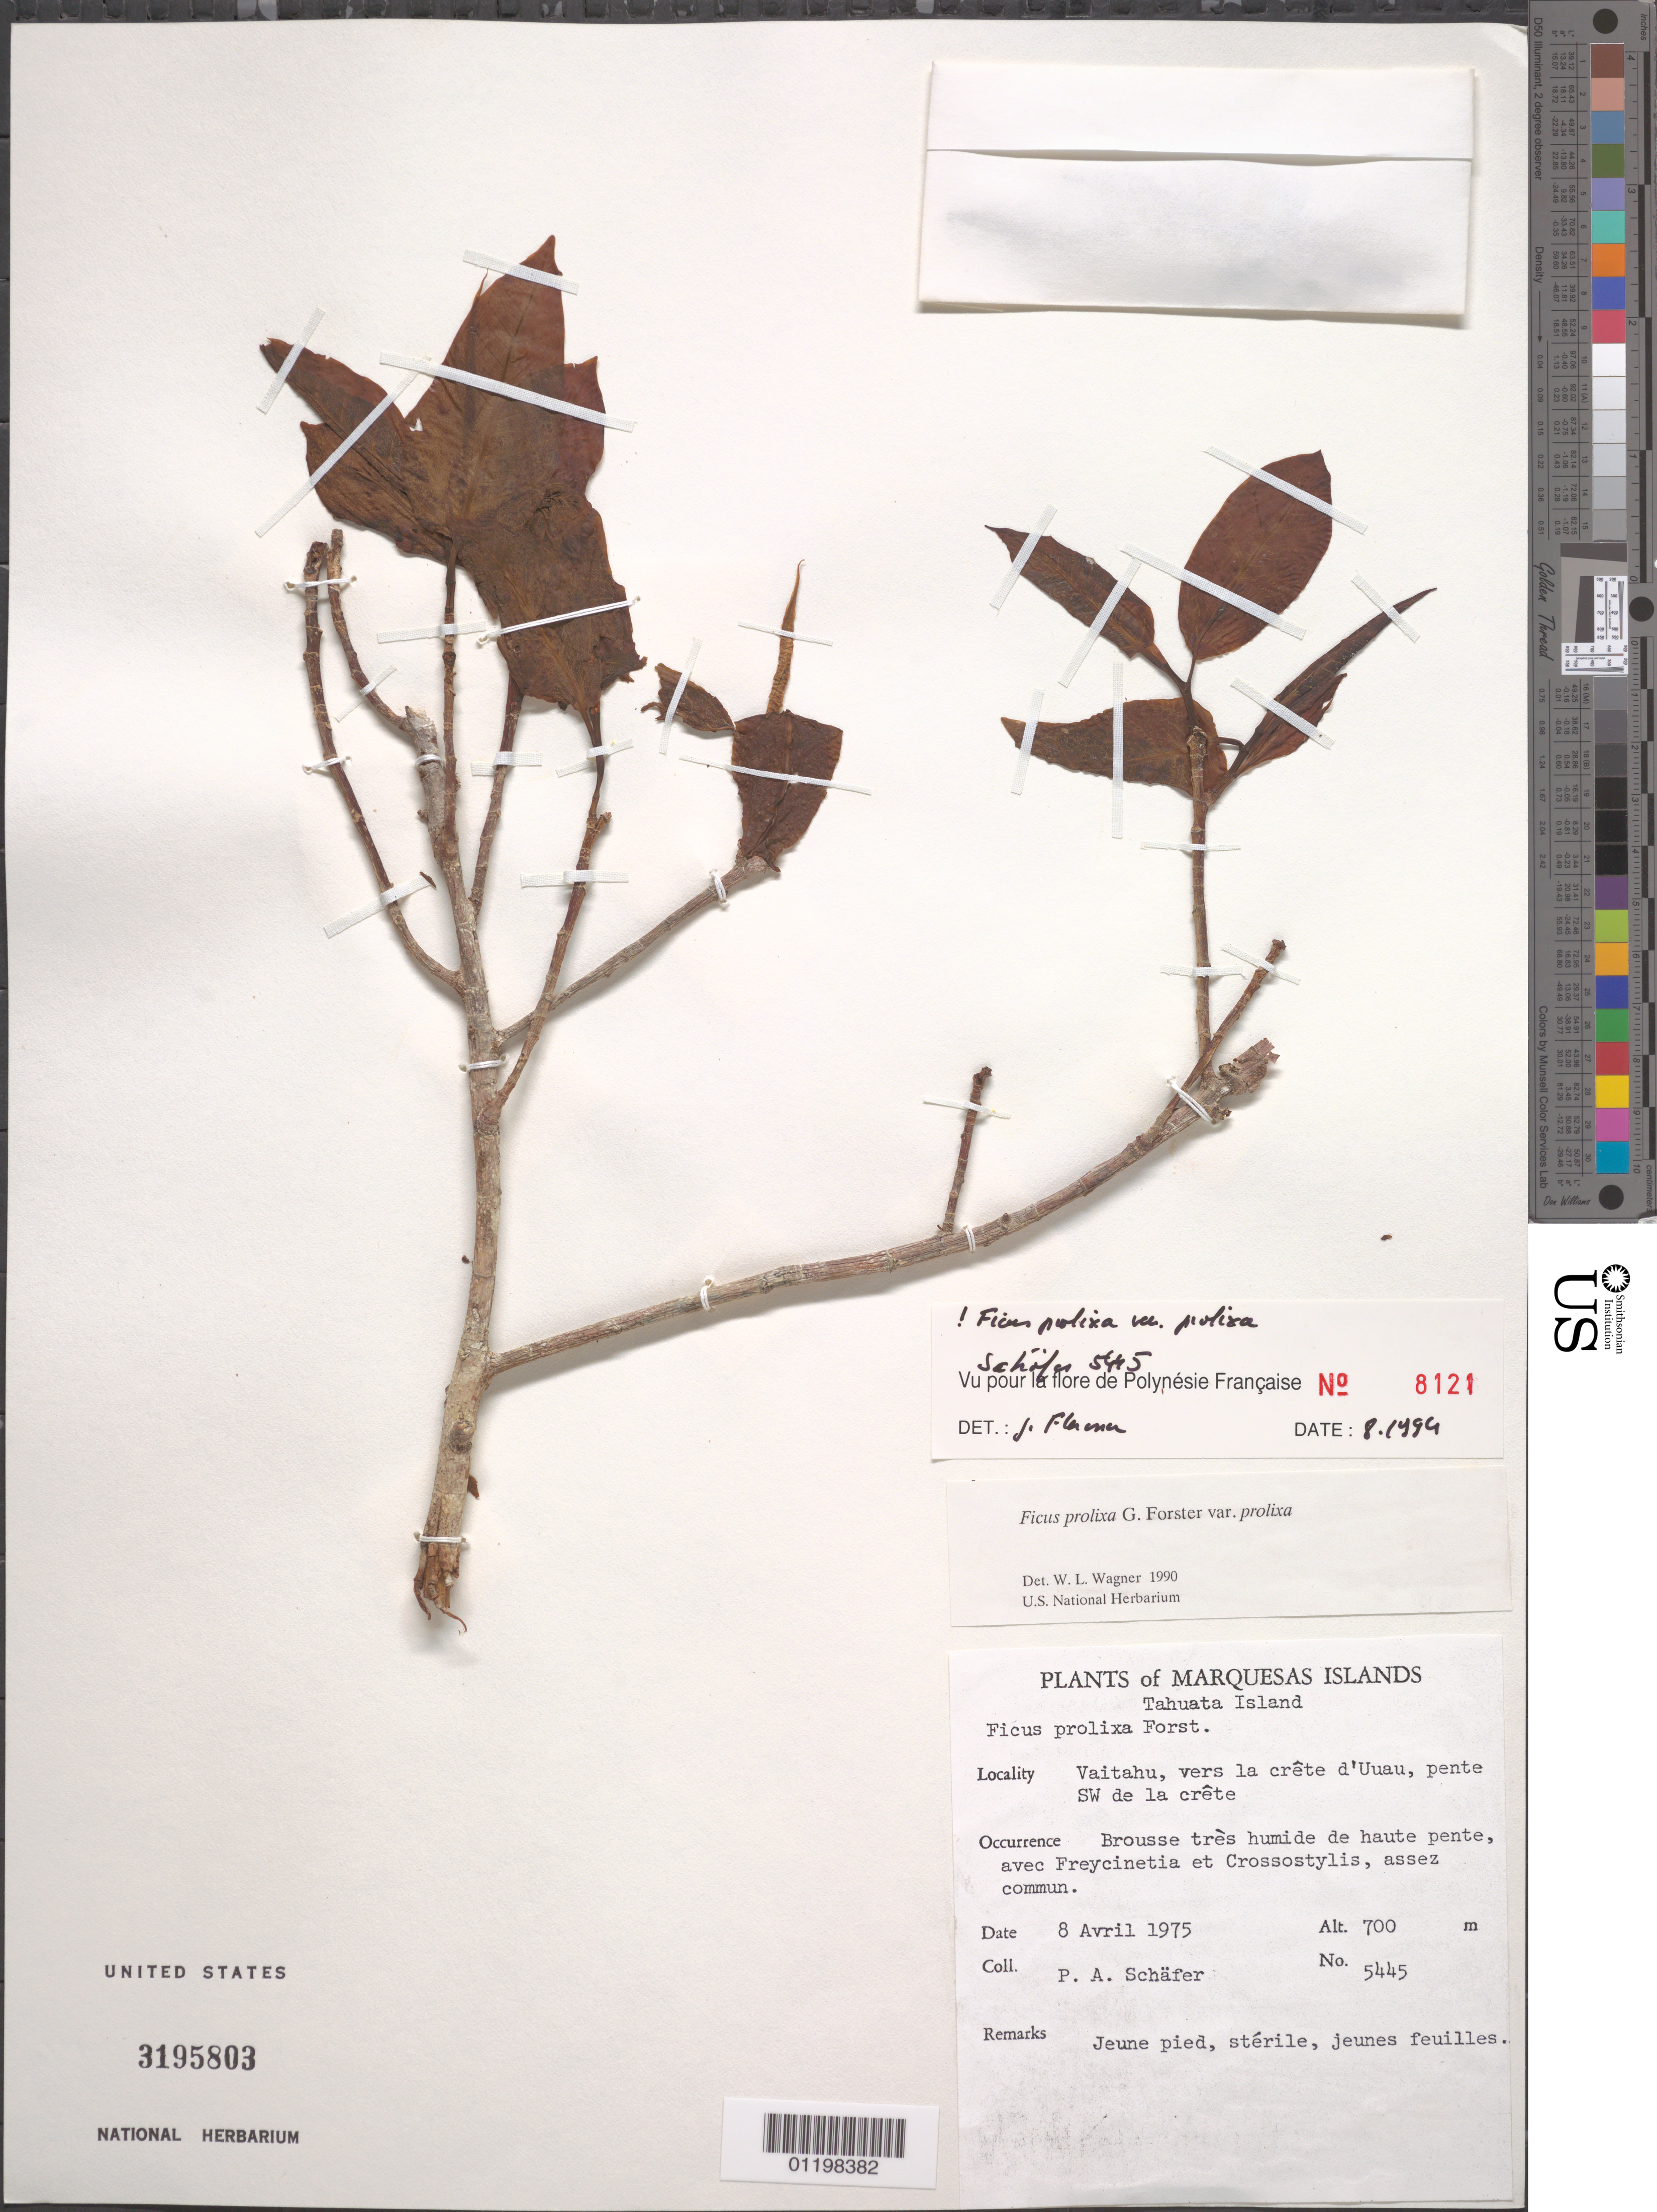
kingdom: Plantae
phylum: Tracheophyta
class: Magnoliopsida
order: Rosales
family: Moraceae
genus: Ficus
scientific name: Ficus prolixa var. prolixa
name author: G. Forst.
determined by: Wagner, W. L., (BOT), Smithsonian Institution - National Museum of Natural History (UNITED STATES)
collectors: P. A. Schäfer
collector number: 5445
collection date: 1975-04-08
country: French Polynesia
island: Tahuata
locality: Taitahu, vers la crête d'Uuau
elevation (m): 700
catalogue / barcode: US 3195803